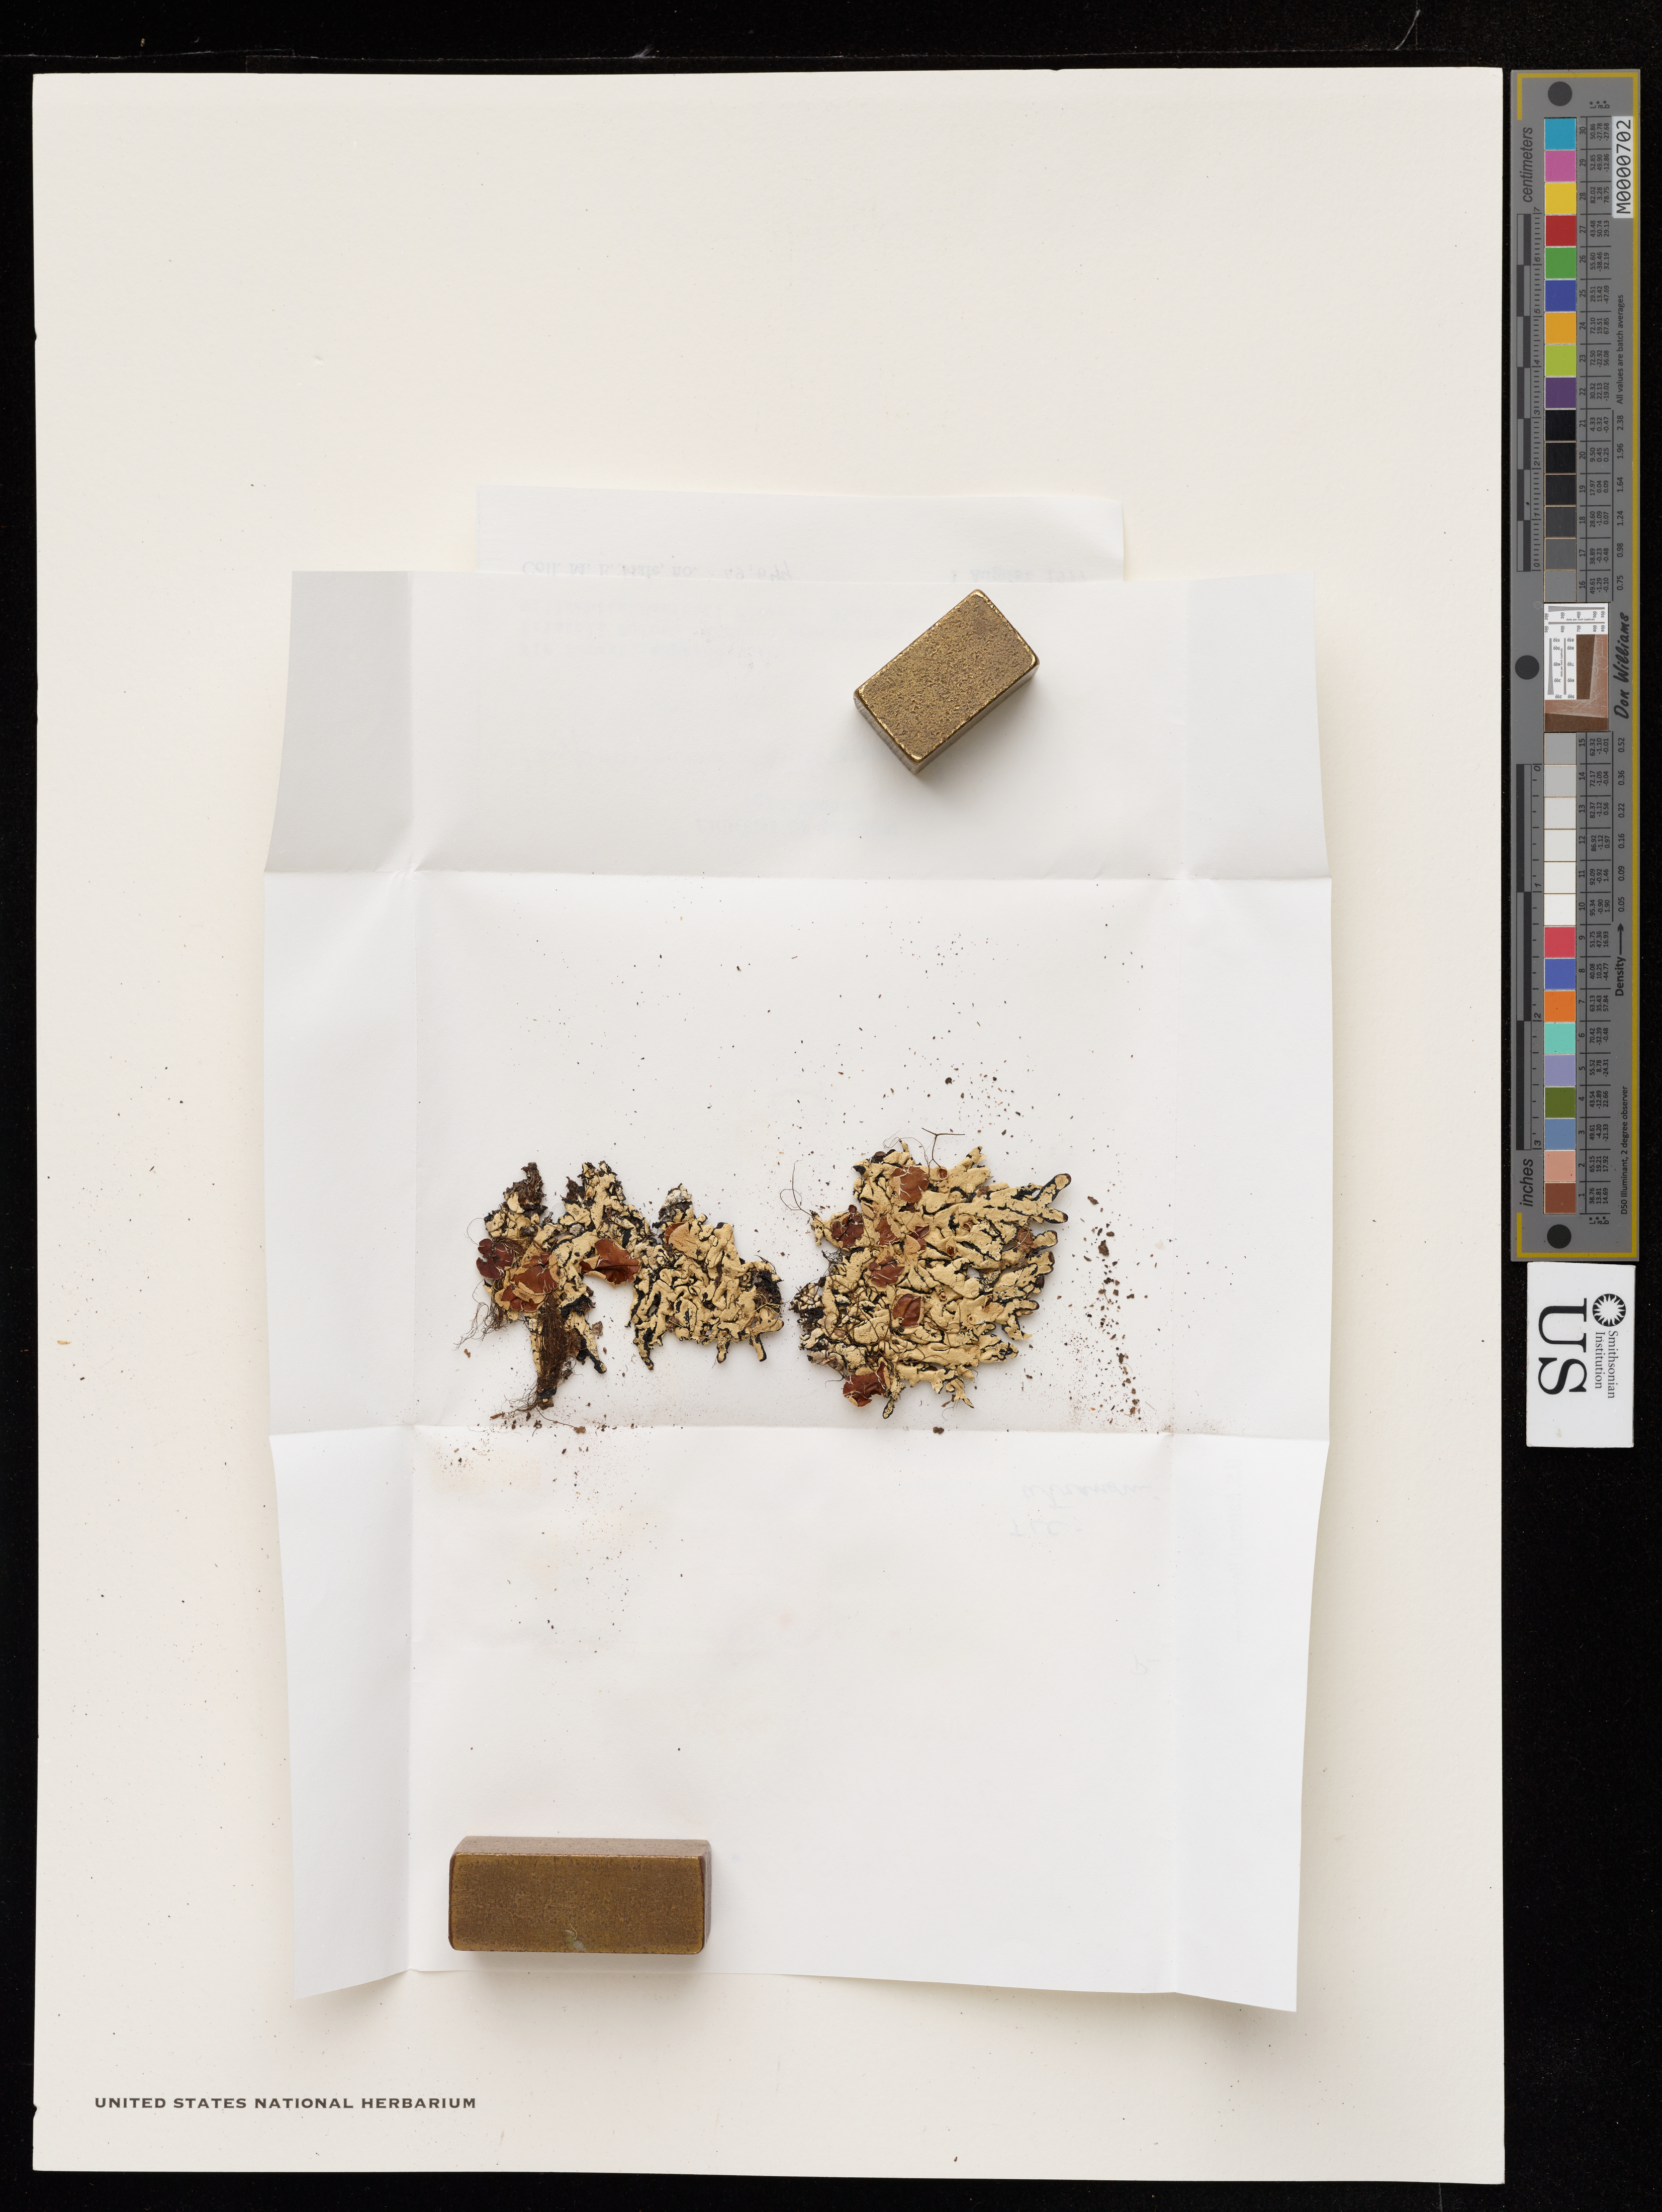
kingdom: Fungi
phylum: Ascomycota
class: Lecanoromycetes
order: Lecanorales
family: Parmeliaceae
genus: Hypogymnia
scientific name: Hypogymnia apinnata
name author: Goward & McCune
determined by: McCune, B.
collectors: M. Hale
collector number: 49649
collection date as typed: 01 Aug 1977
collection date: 1977-08-01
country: United States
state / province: Oregon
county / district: Lane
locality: Willamette nat. forest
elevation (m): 0